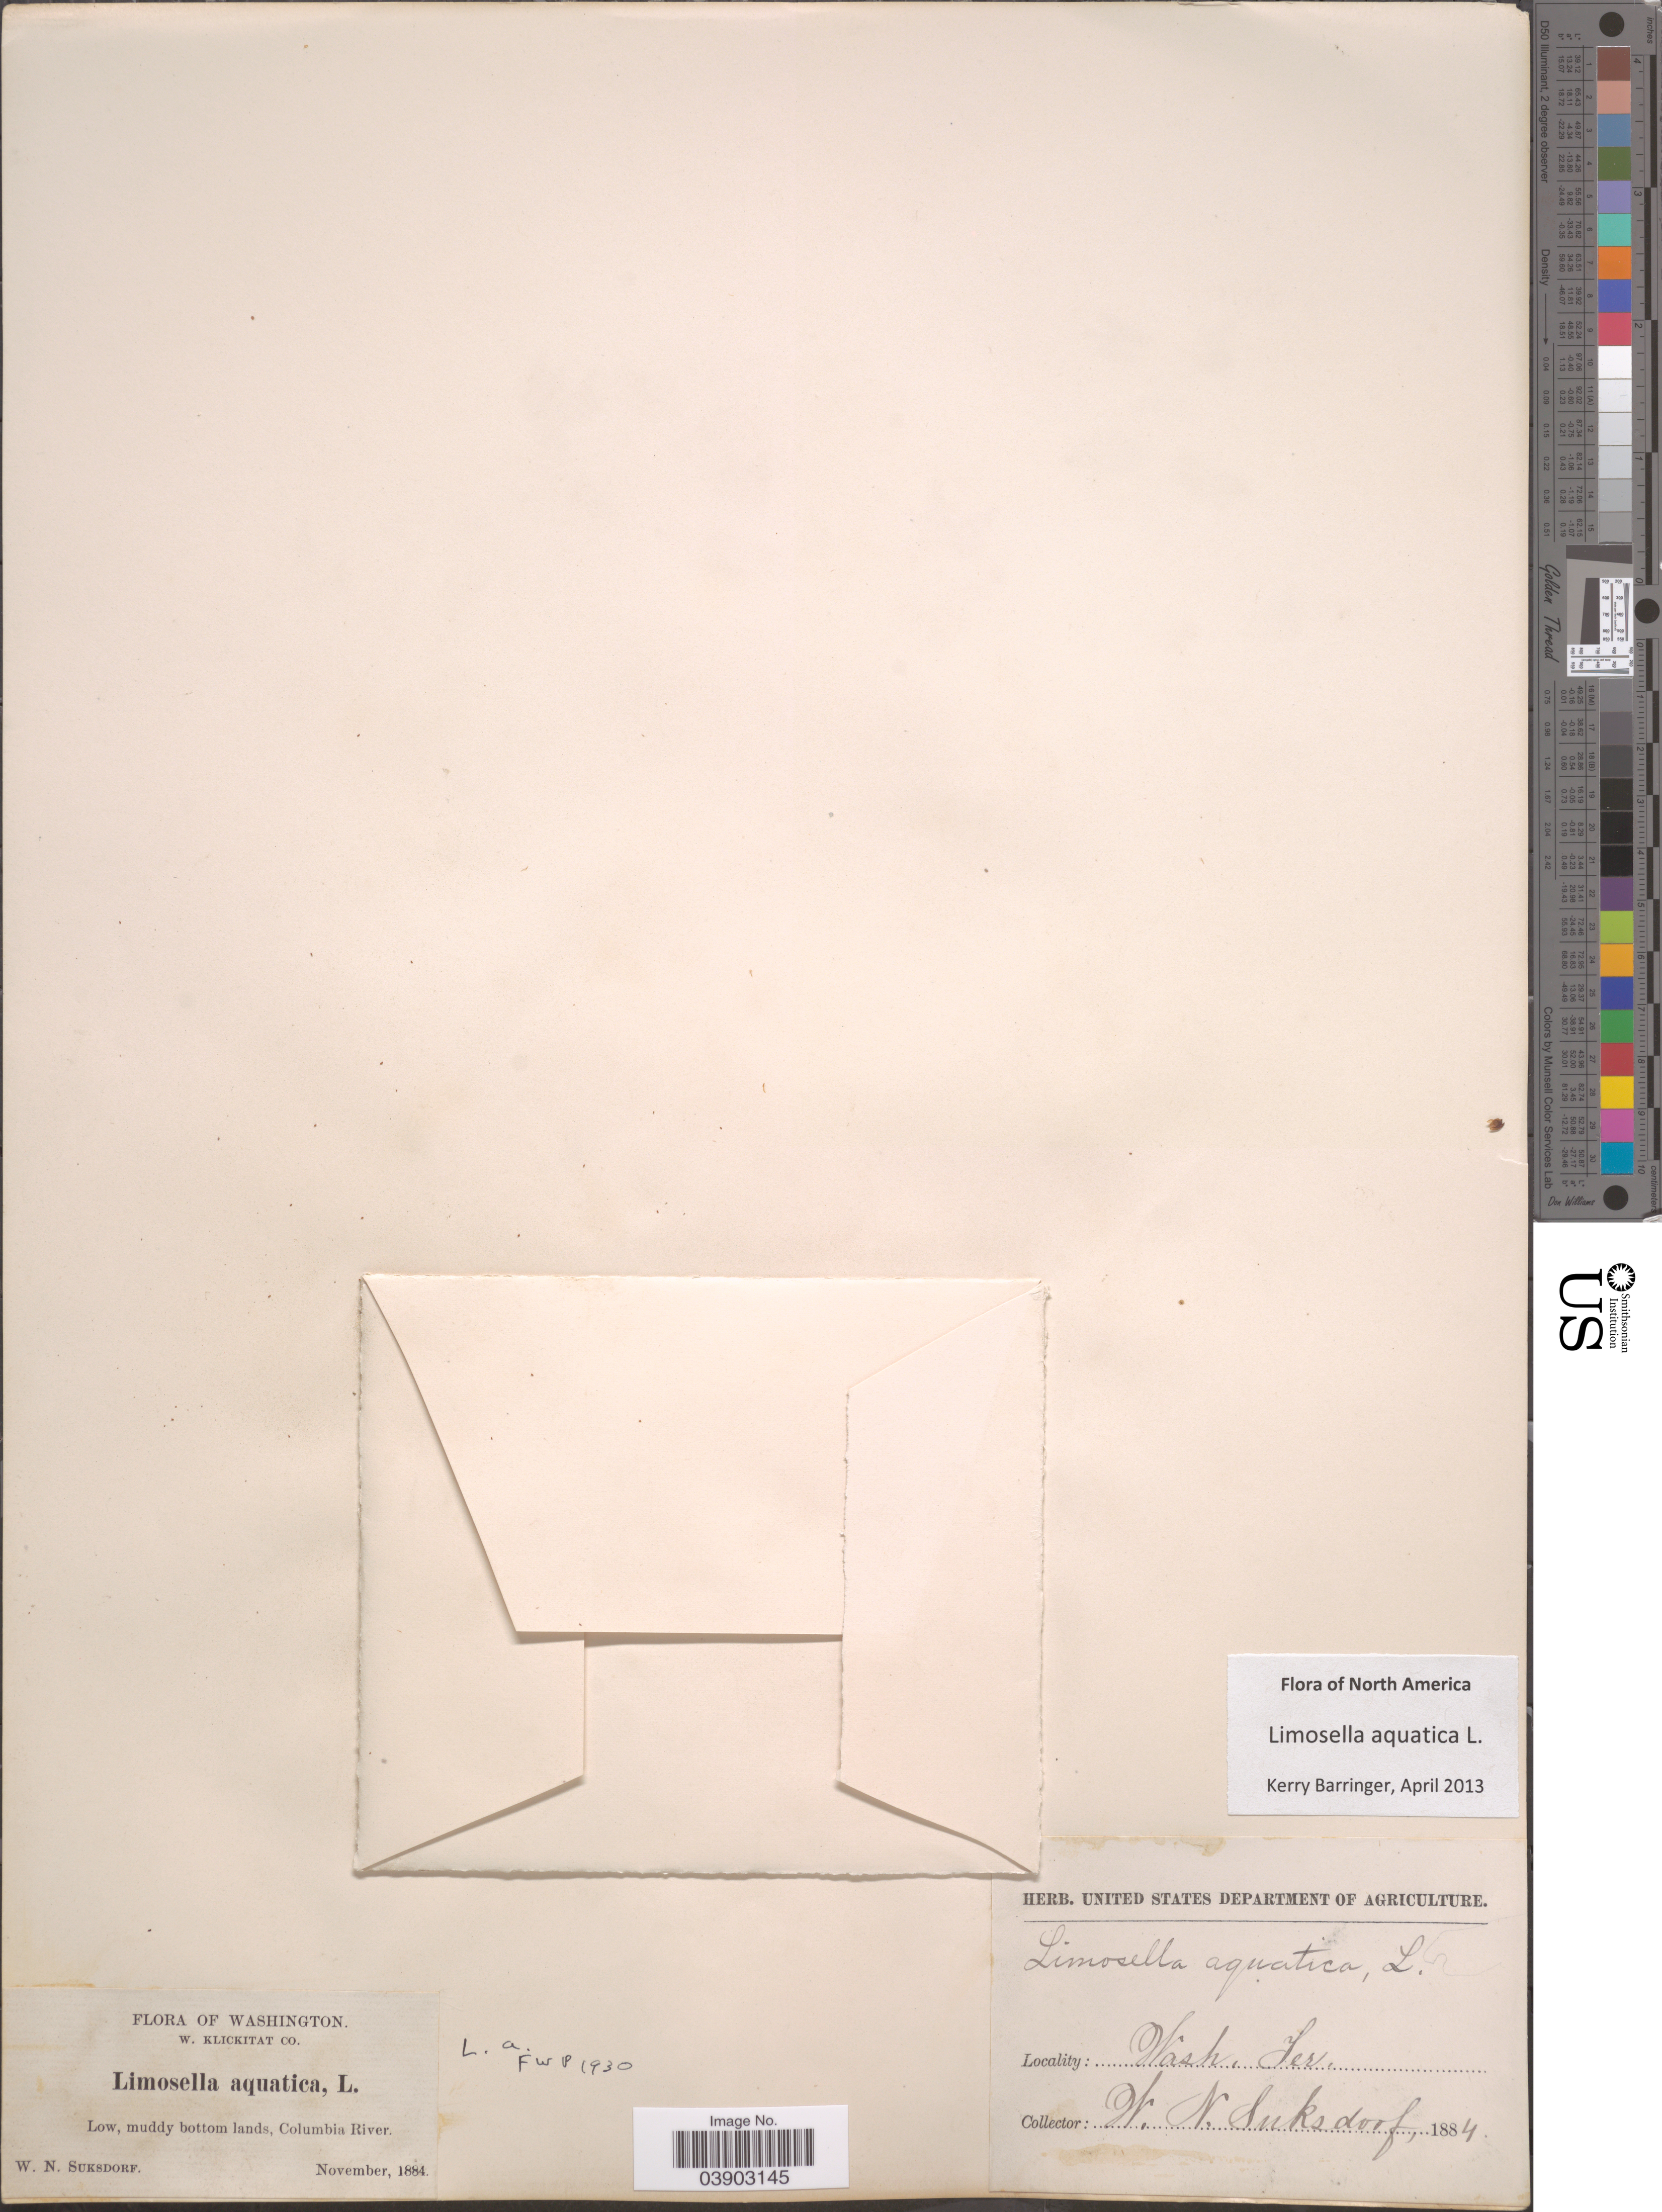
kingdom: Plantae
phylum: Tracheophyta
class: Magnoliopsida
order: Lamiales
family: Scrophulariaceae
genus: Limosella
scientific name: Limosella aquatica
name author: L.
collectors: W. N. Suksdorf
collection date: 1884-11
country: United States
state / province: Washington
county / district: Klickitat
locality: W. Kllickitat Co. Low, muddy bottom lands, Columbia River. Wash. Ter.